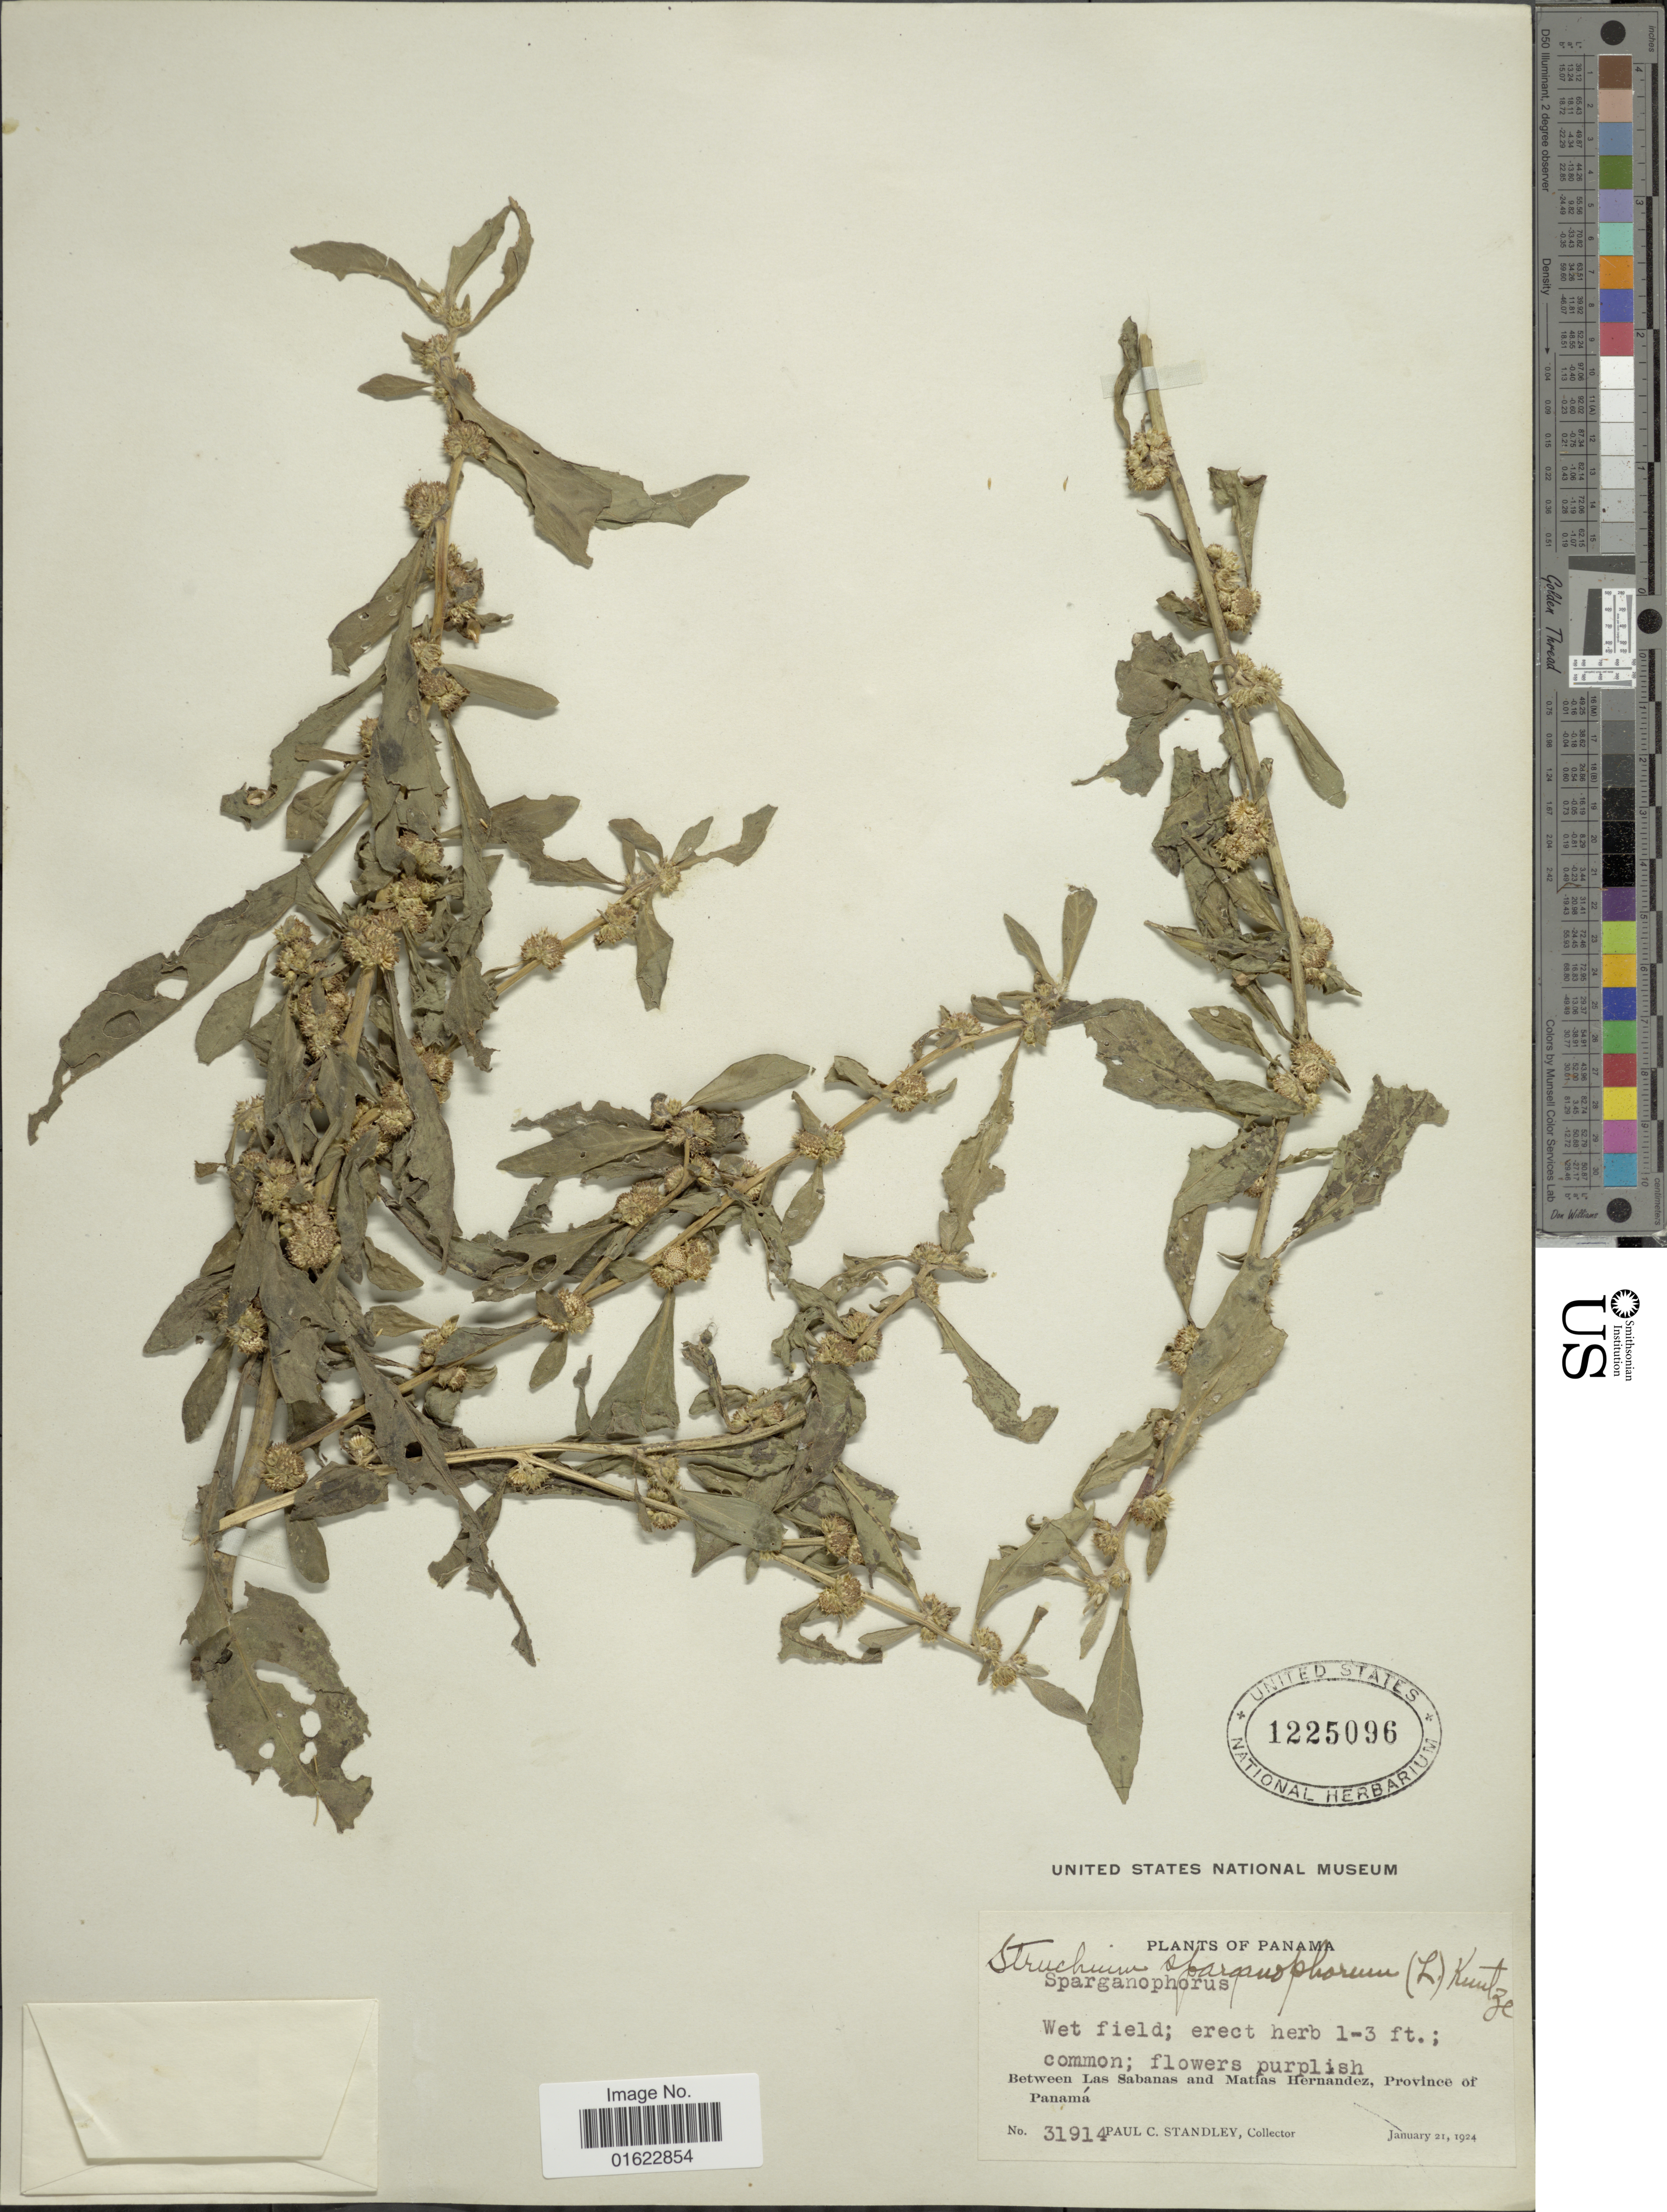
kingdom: Plantae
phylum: Tracheophyta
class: Magnoliopsida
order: Asterales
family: Asteraceae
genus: Struchium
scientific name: Struchium sparganophorum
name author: (L.) Kuntze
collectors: P. C. Standley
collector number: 31914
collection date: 1924-01-21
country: Panama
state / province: Panamá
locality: Panama, Between Las Sabanas and Matias Hernandez, Province of Panama.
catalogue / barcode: US 1225096